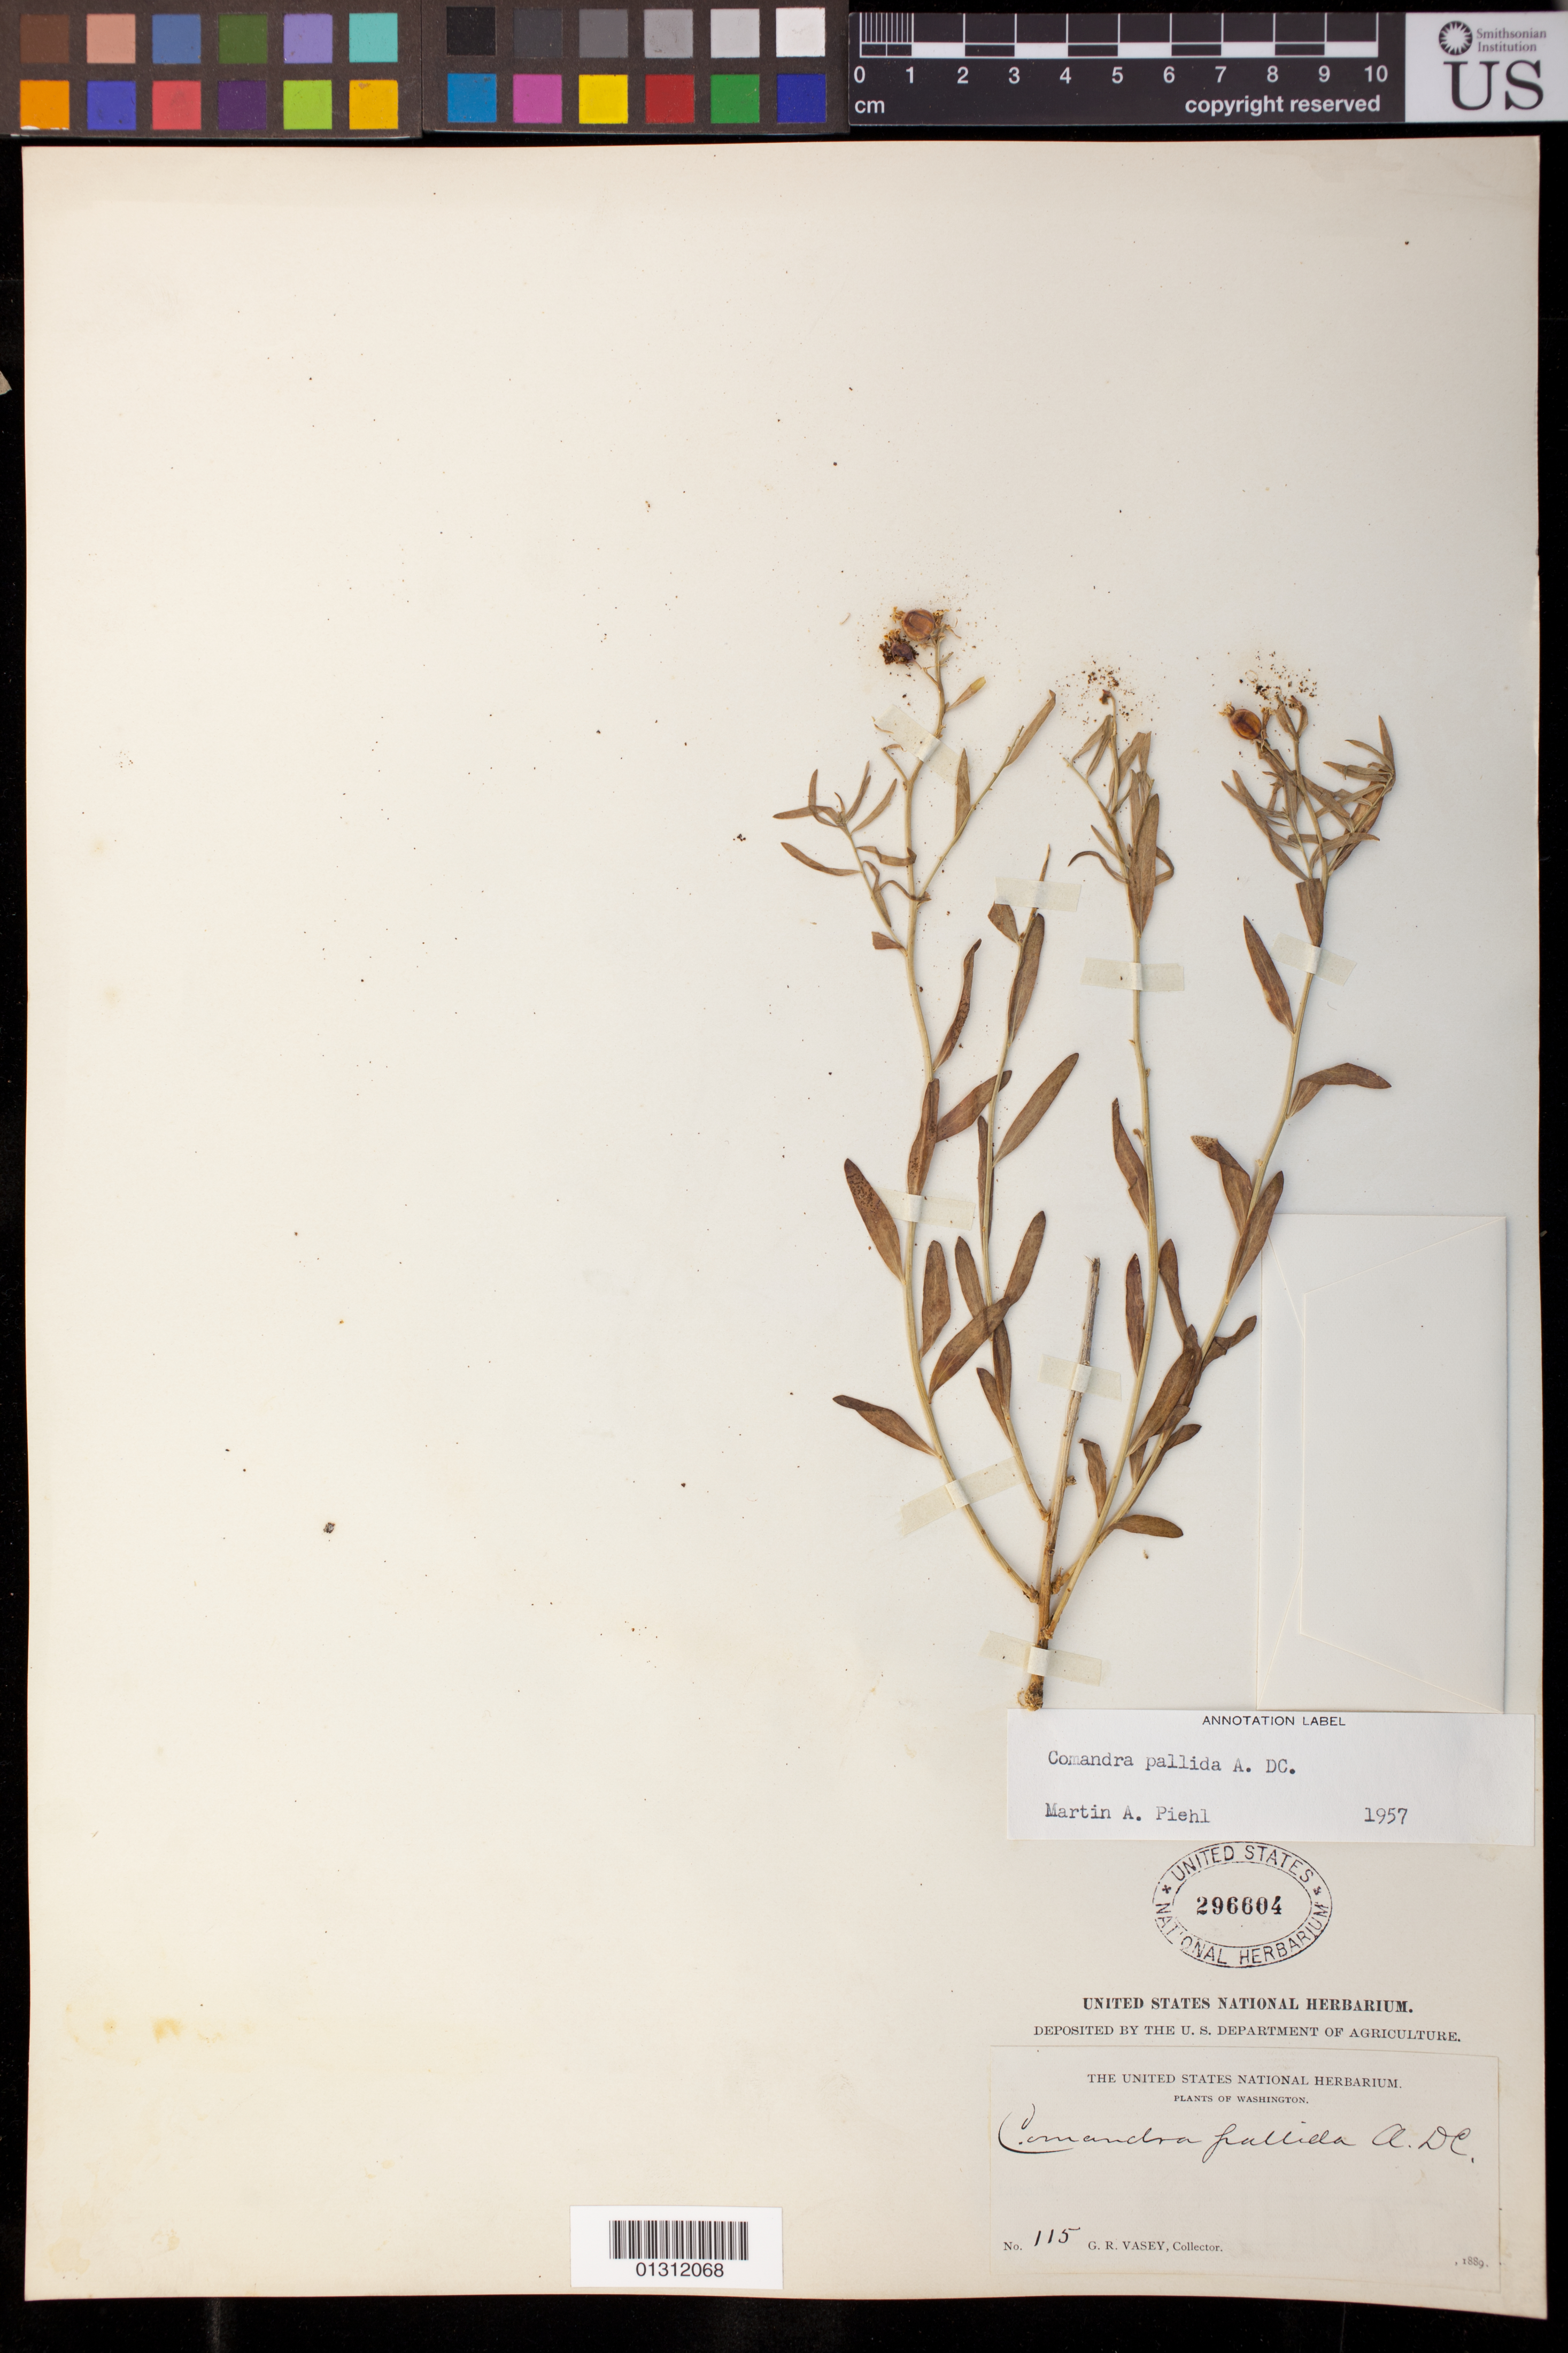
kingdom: Plantae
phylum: Tracheophyta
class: Magnoliopsida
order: Santalales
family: Comandraceae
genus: Comandra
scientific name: Comandra pallida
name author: A. DC.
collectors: G. R. Vasey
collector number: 115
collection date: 1889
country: United States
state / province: Washington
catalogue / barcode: US 296604